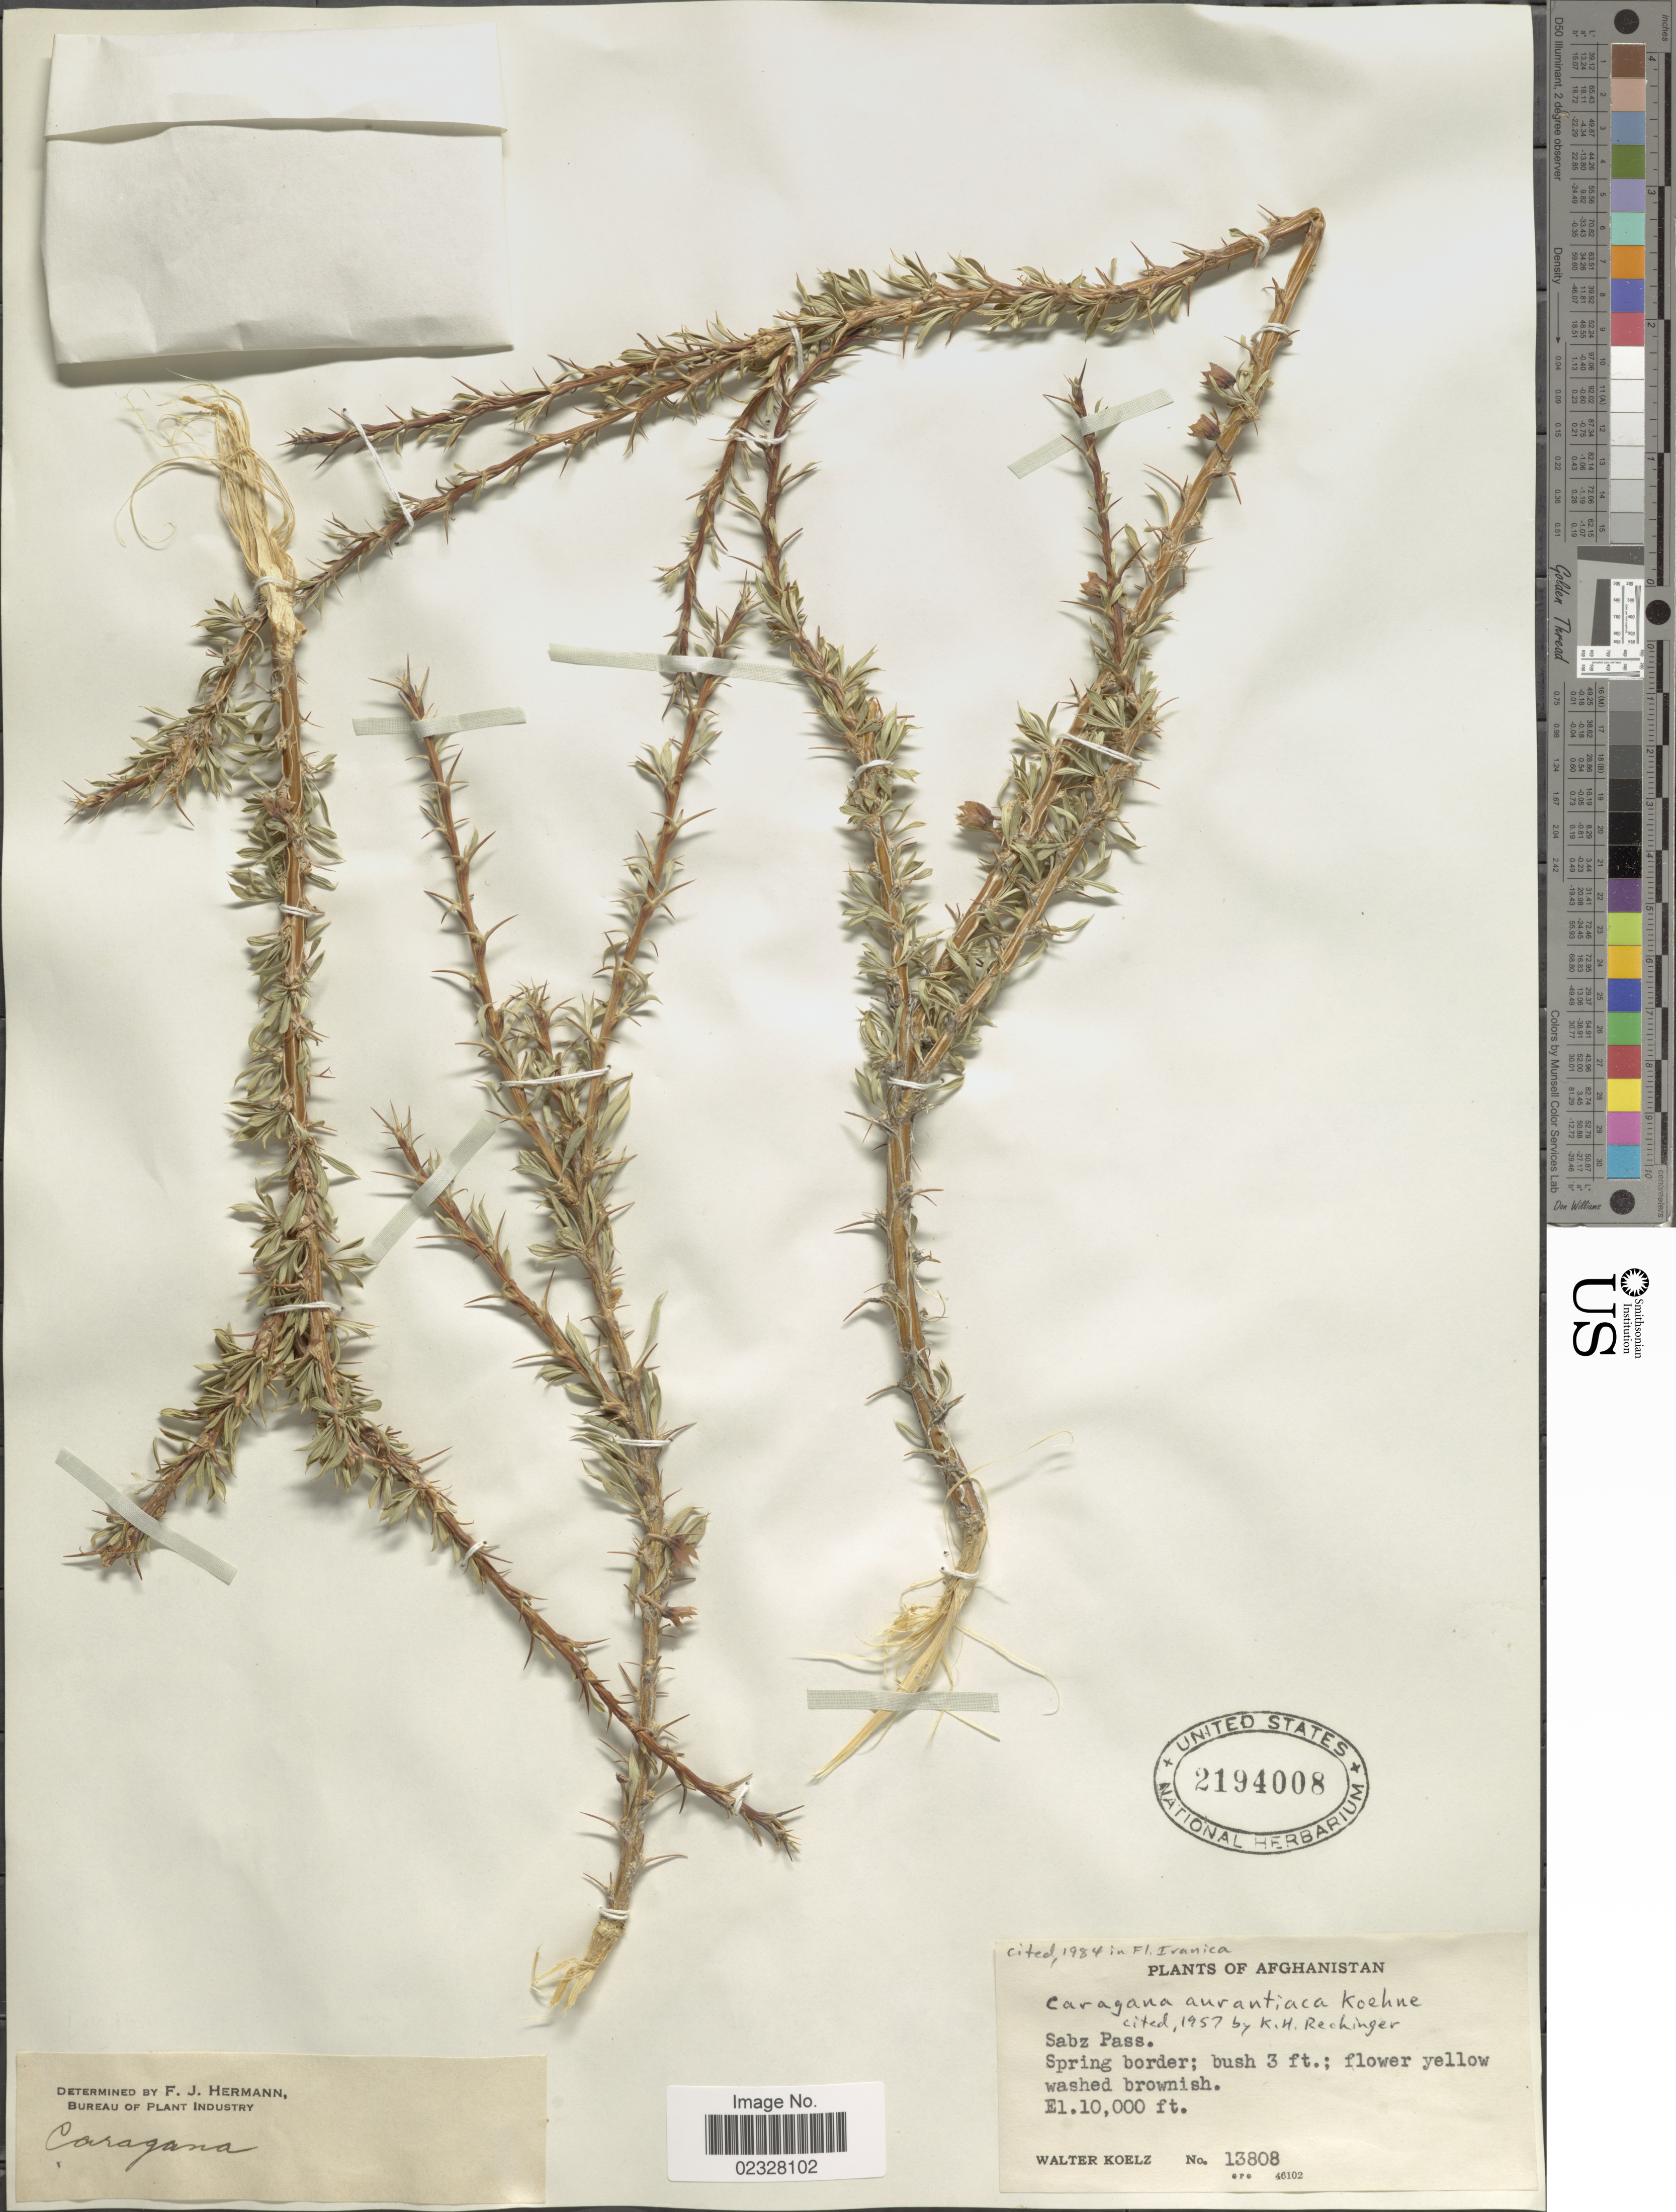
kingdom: Plantae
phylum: Tracheophyta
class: Magnoliopsida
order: Fabales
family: Fabaceae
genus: Caragana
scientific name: Caragana aurantiaca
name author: Koehne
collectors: W. N. Koelz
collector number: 13808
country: Afghanistan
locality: Sabz Pass. Spring border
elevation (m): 3048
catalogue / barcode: US 2194008